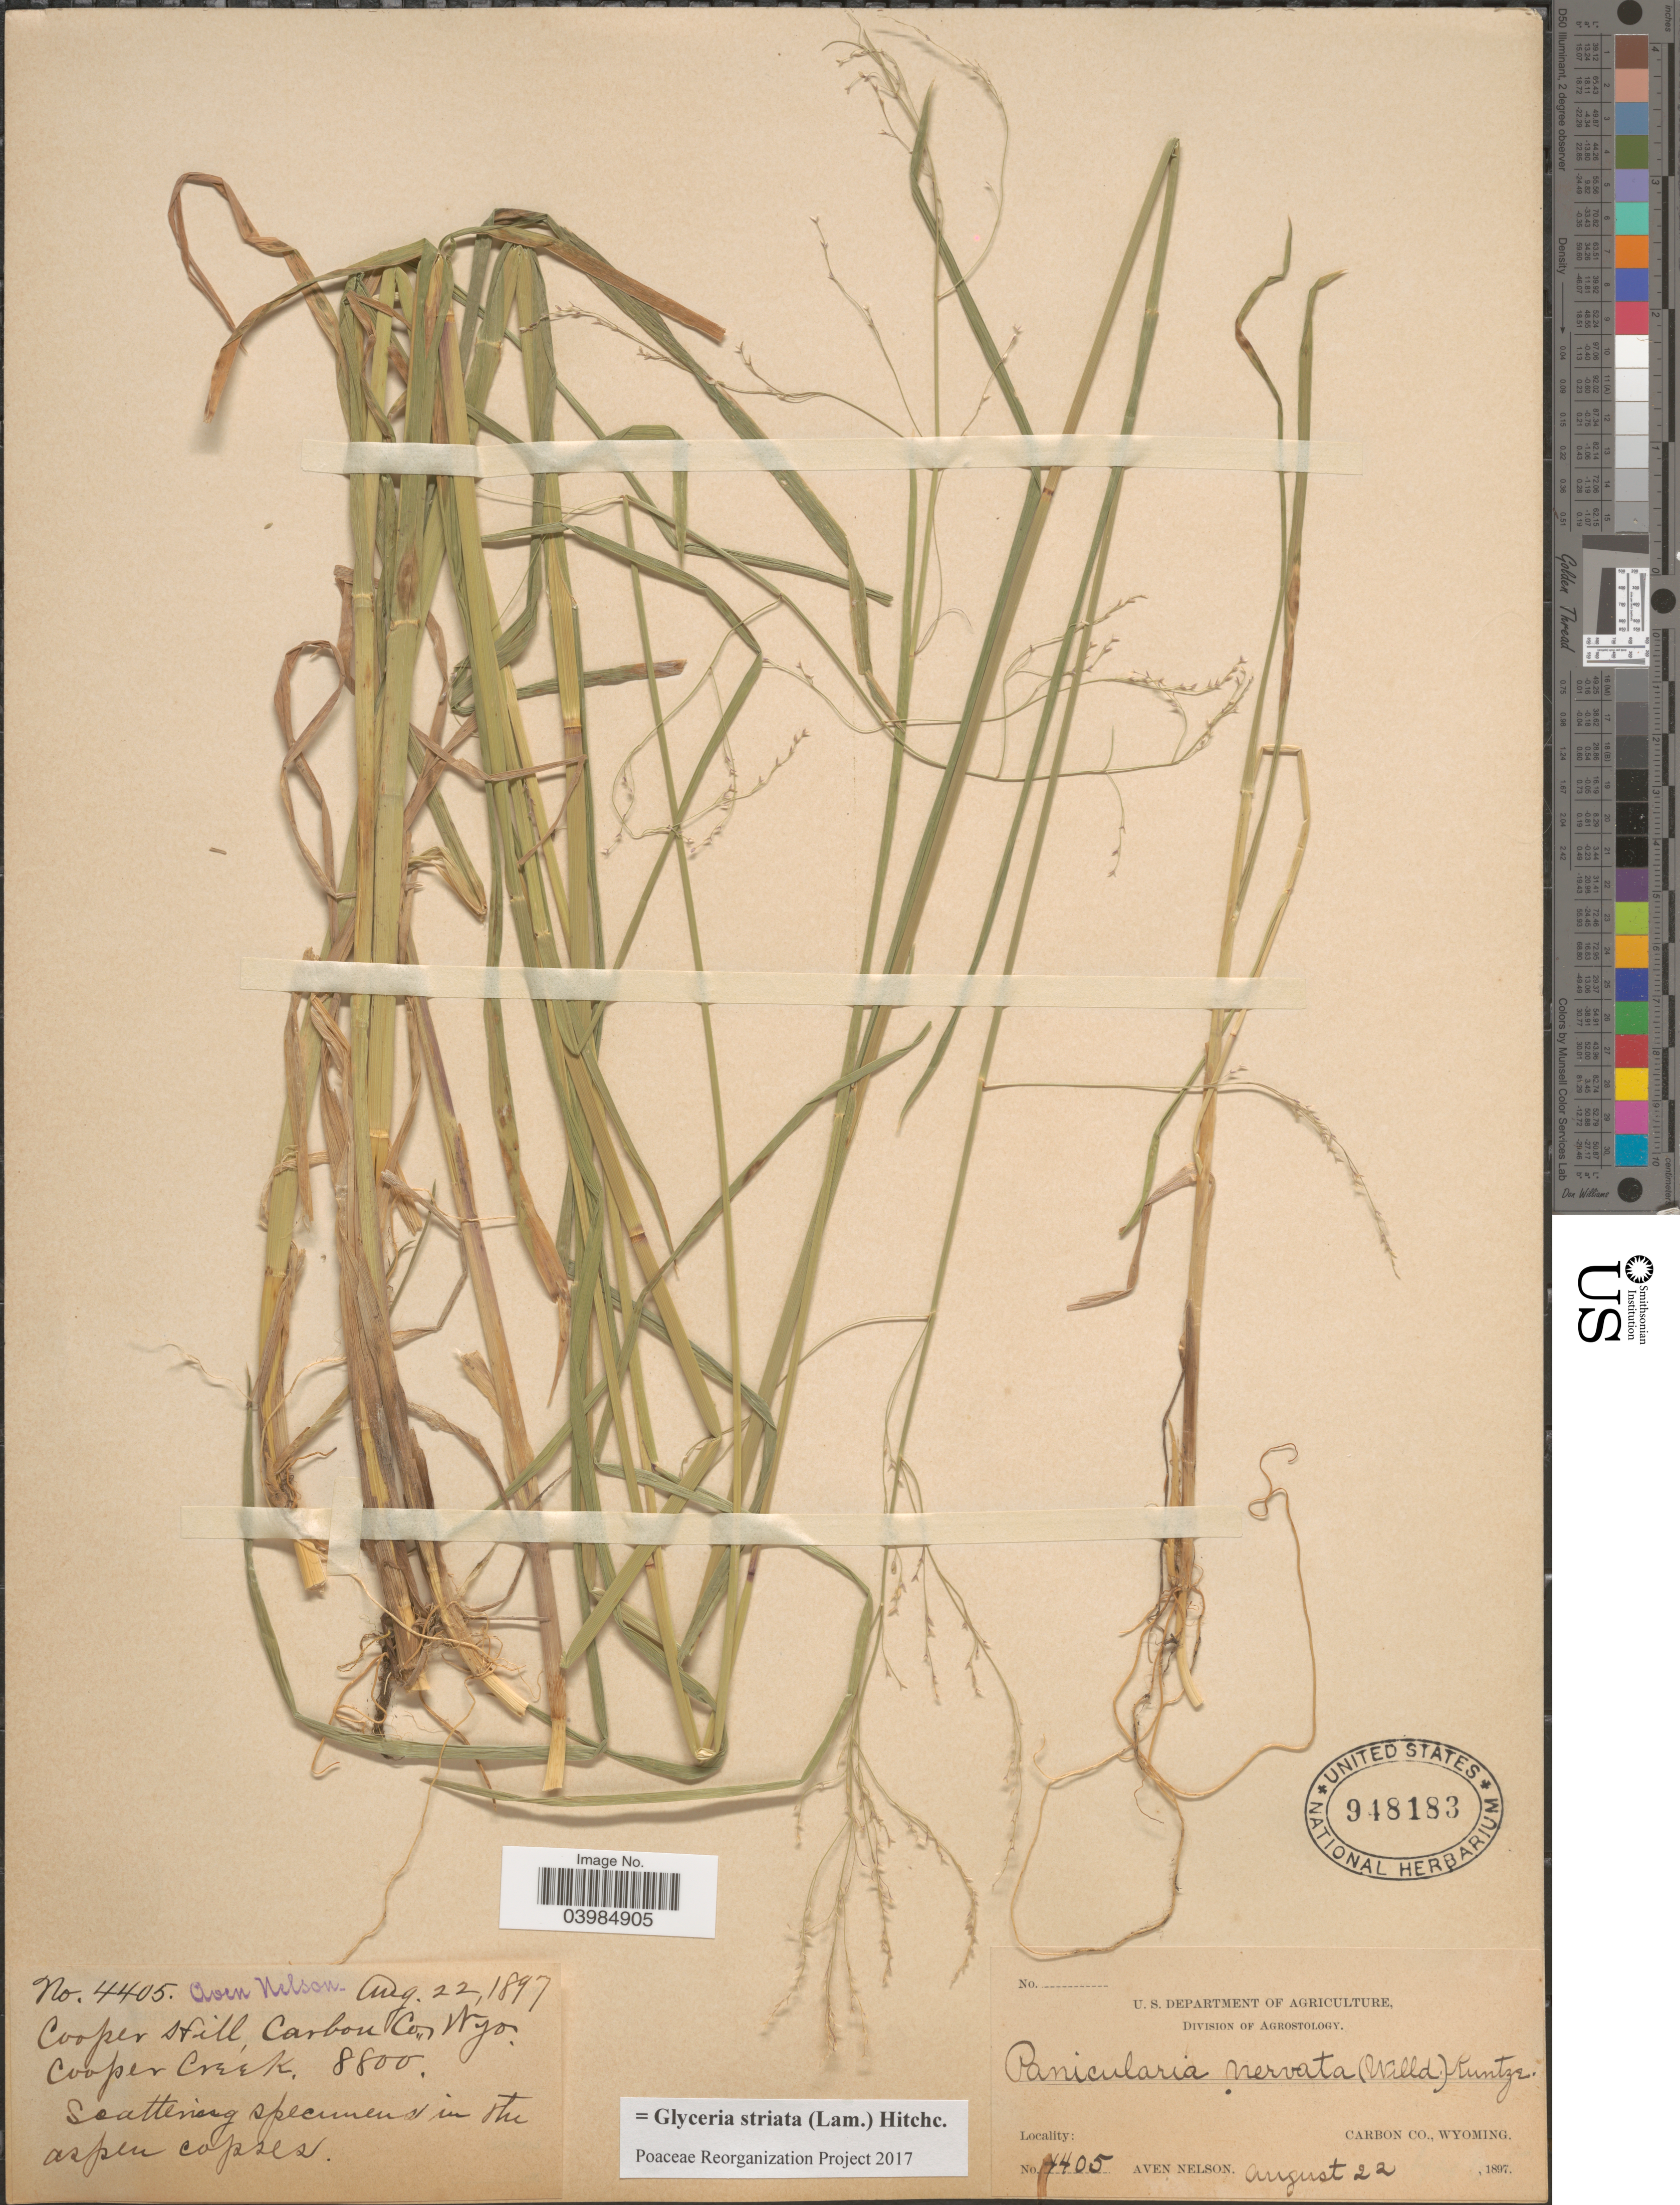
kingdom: Plantae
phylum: Tracheophyta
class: Liliopsida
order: Poales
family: Poaceae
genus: Glyceria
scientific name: Glyceria striata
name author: (Lam.) Hitchc.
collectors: A. Nelson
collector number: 4405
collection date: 1897-08-22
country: United States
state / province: Wyoming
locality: Cooper Hill, Carbon Co. Cooper Creek.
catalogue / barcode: US 948183